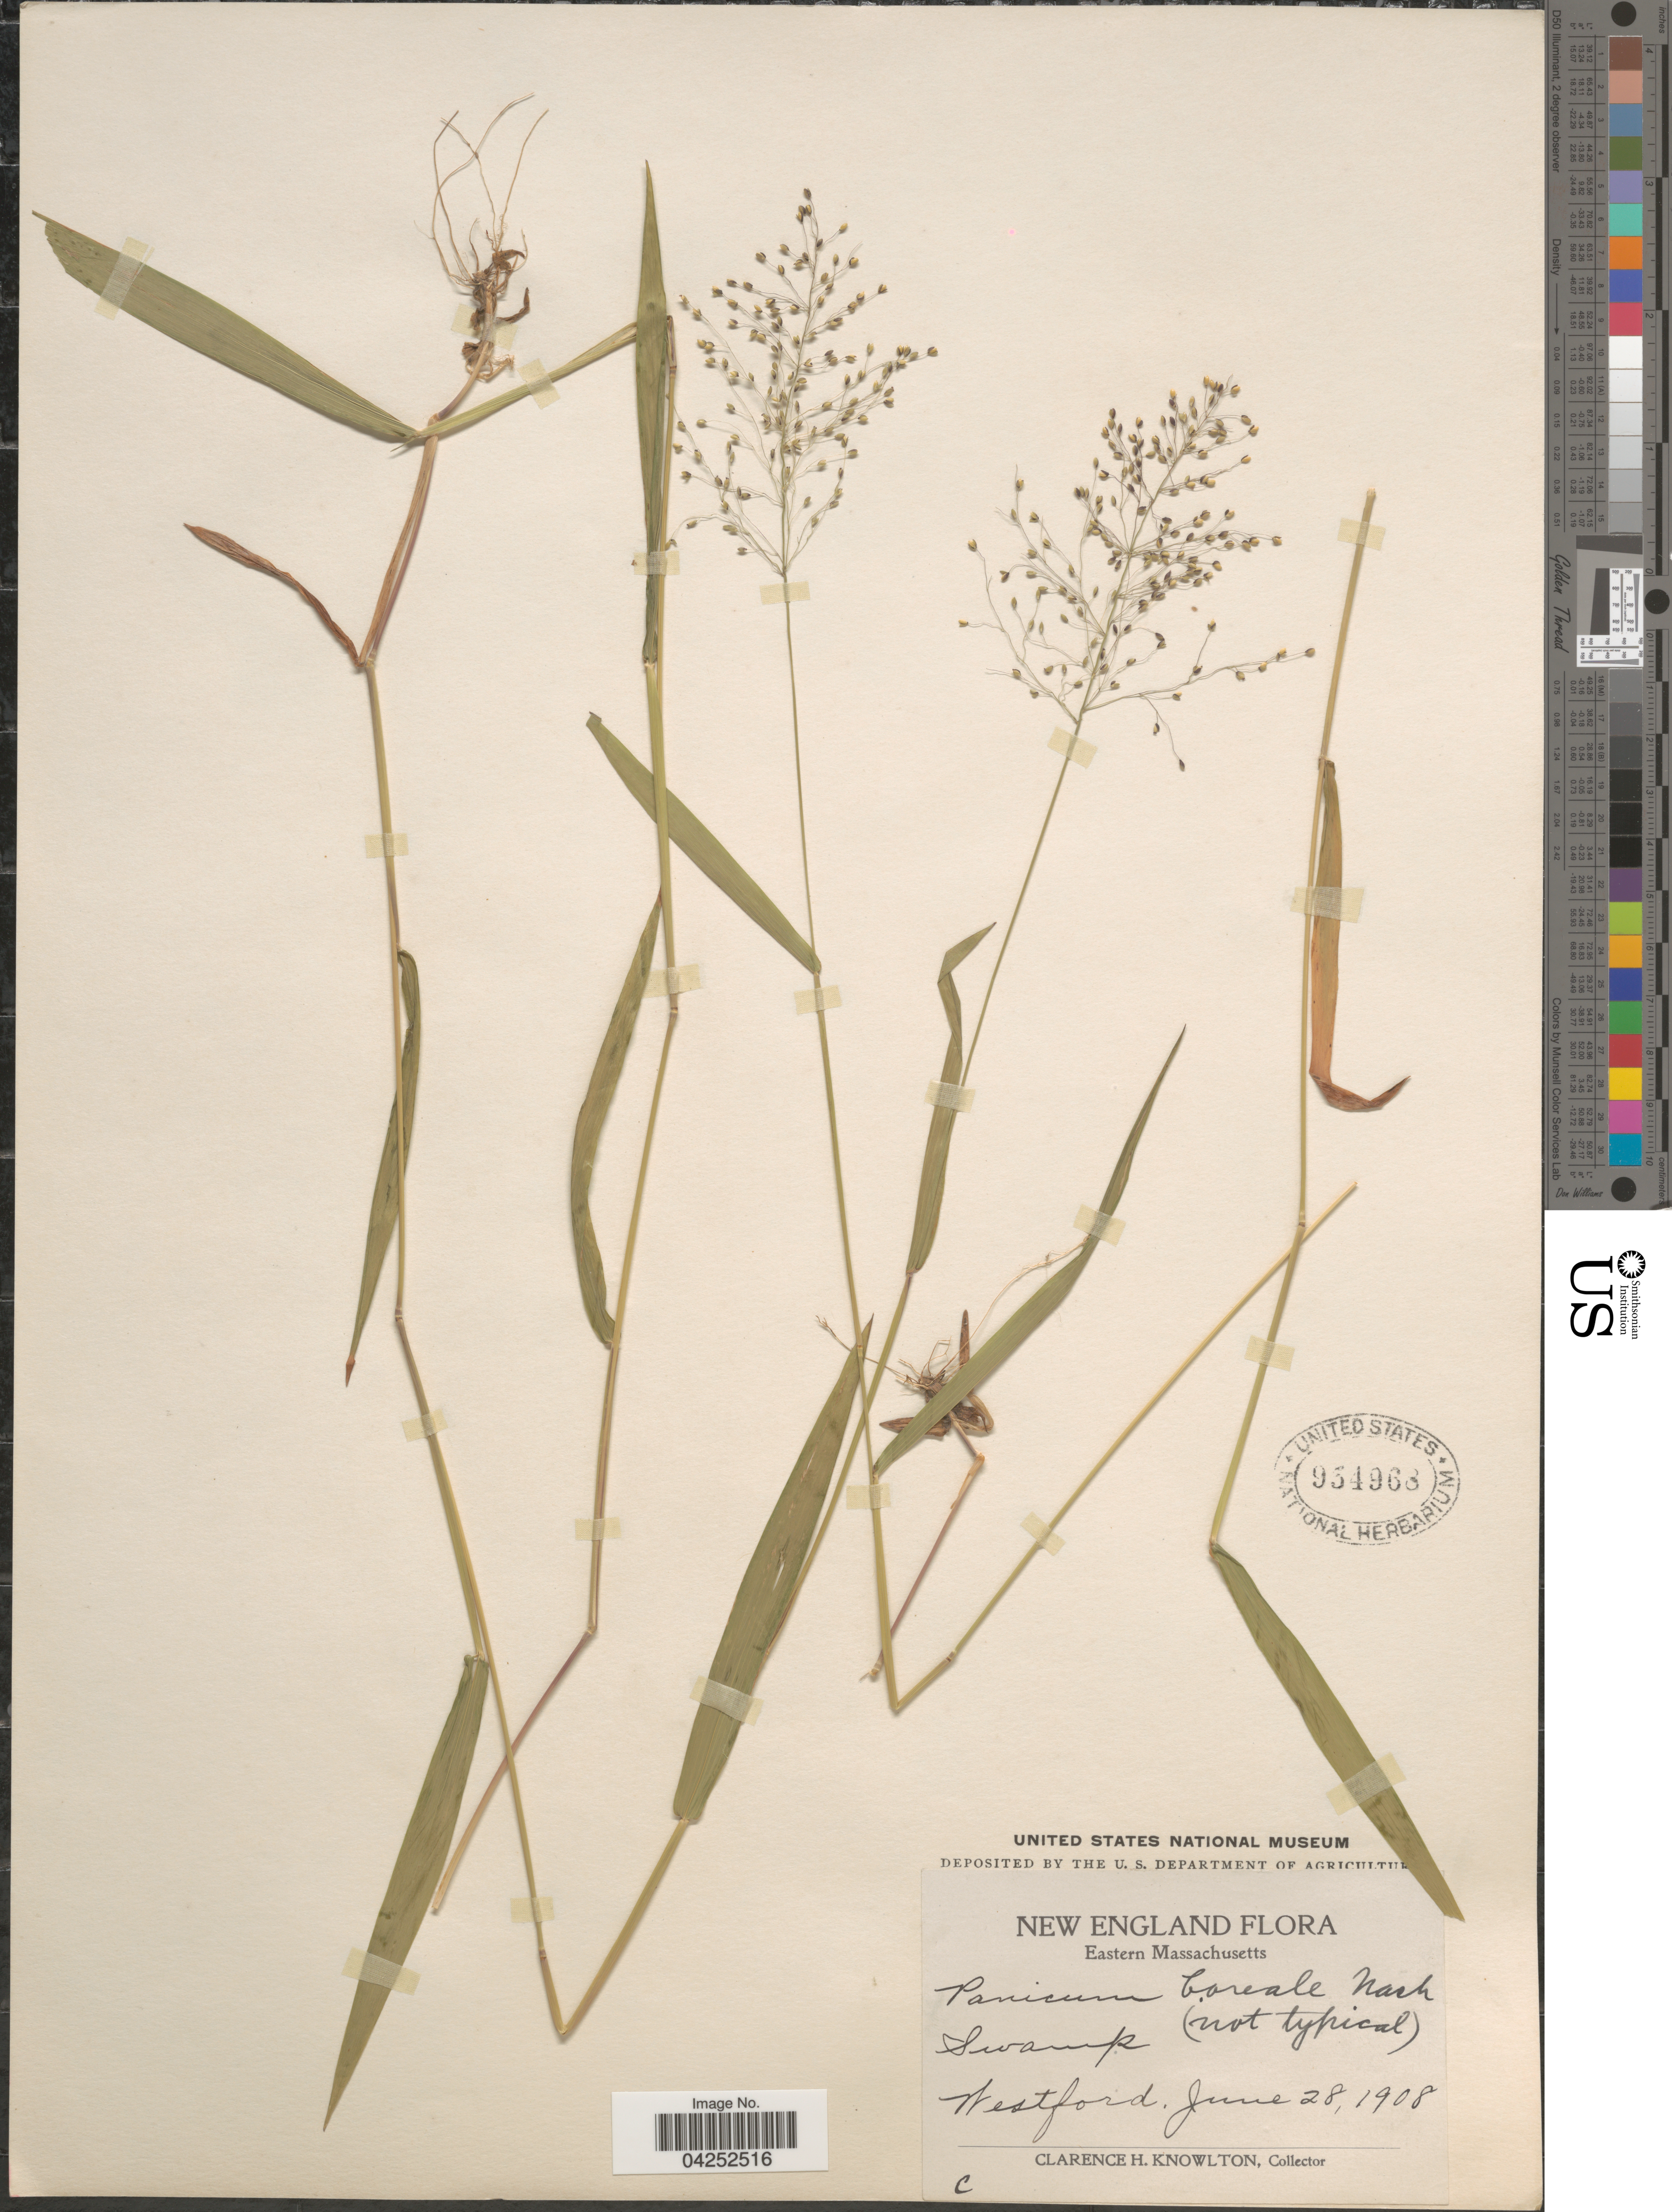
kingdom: Plantae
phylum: Tracheophyta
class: Liliopsida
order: Poales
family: Poaceae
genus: Dichanthelium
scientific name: Dichanthelium boreale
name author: (Nash) Freckmann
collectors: C. H. Knowlton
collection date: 1908-06-28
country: United States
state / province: Massachusetts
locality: New England. Eastern Massachusetts. Westford.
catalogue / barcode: US 954968